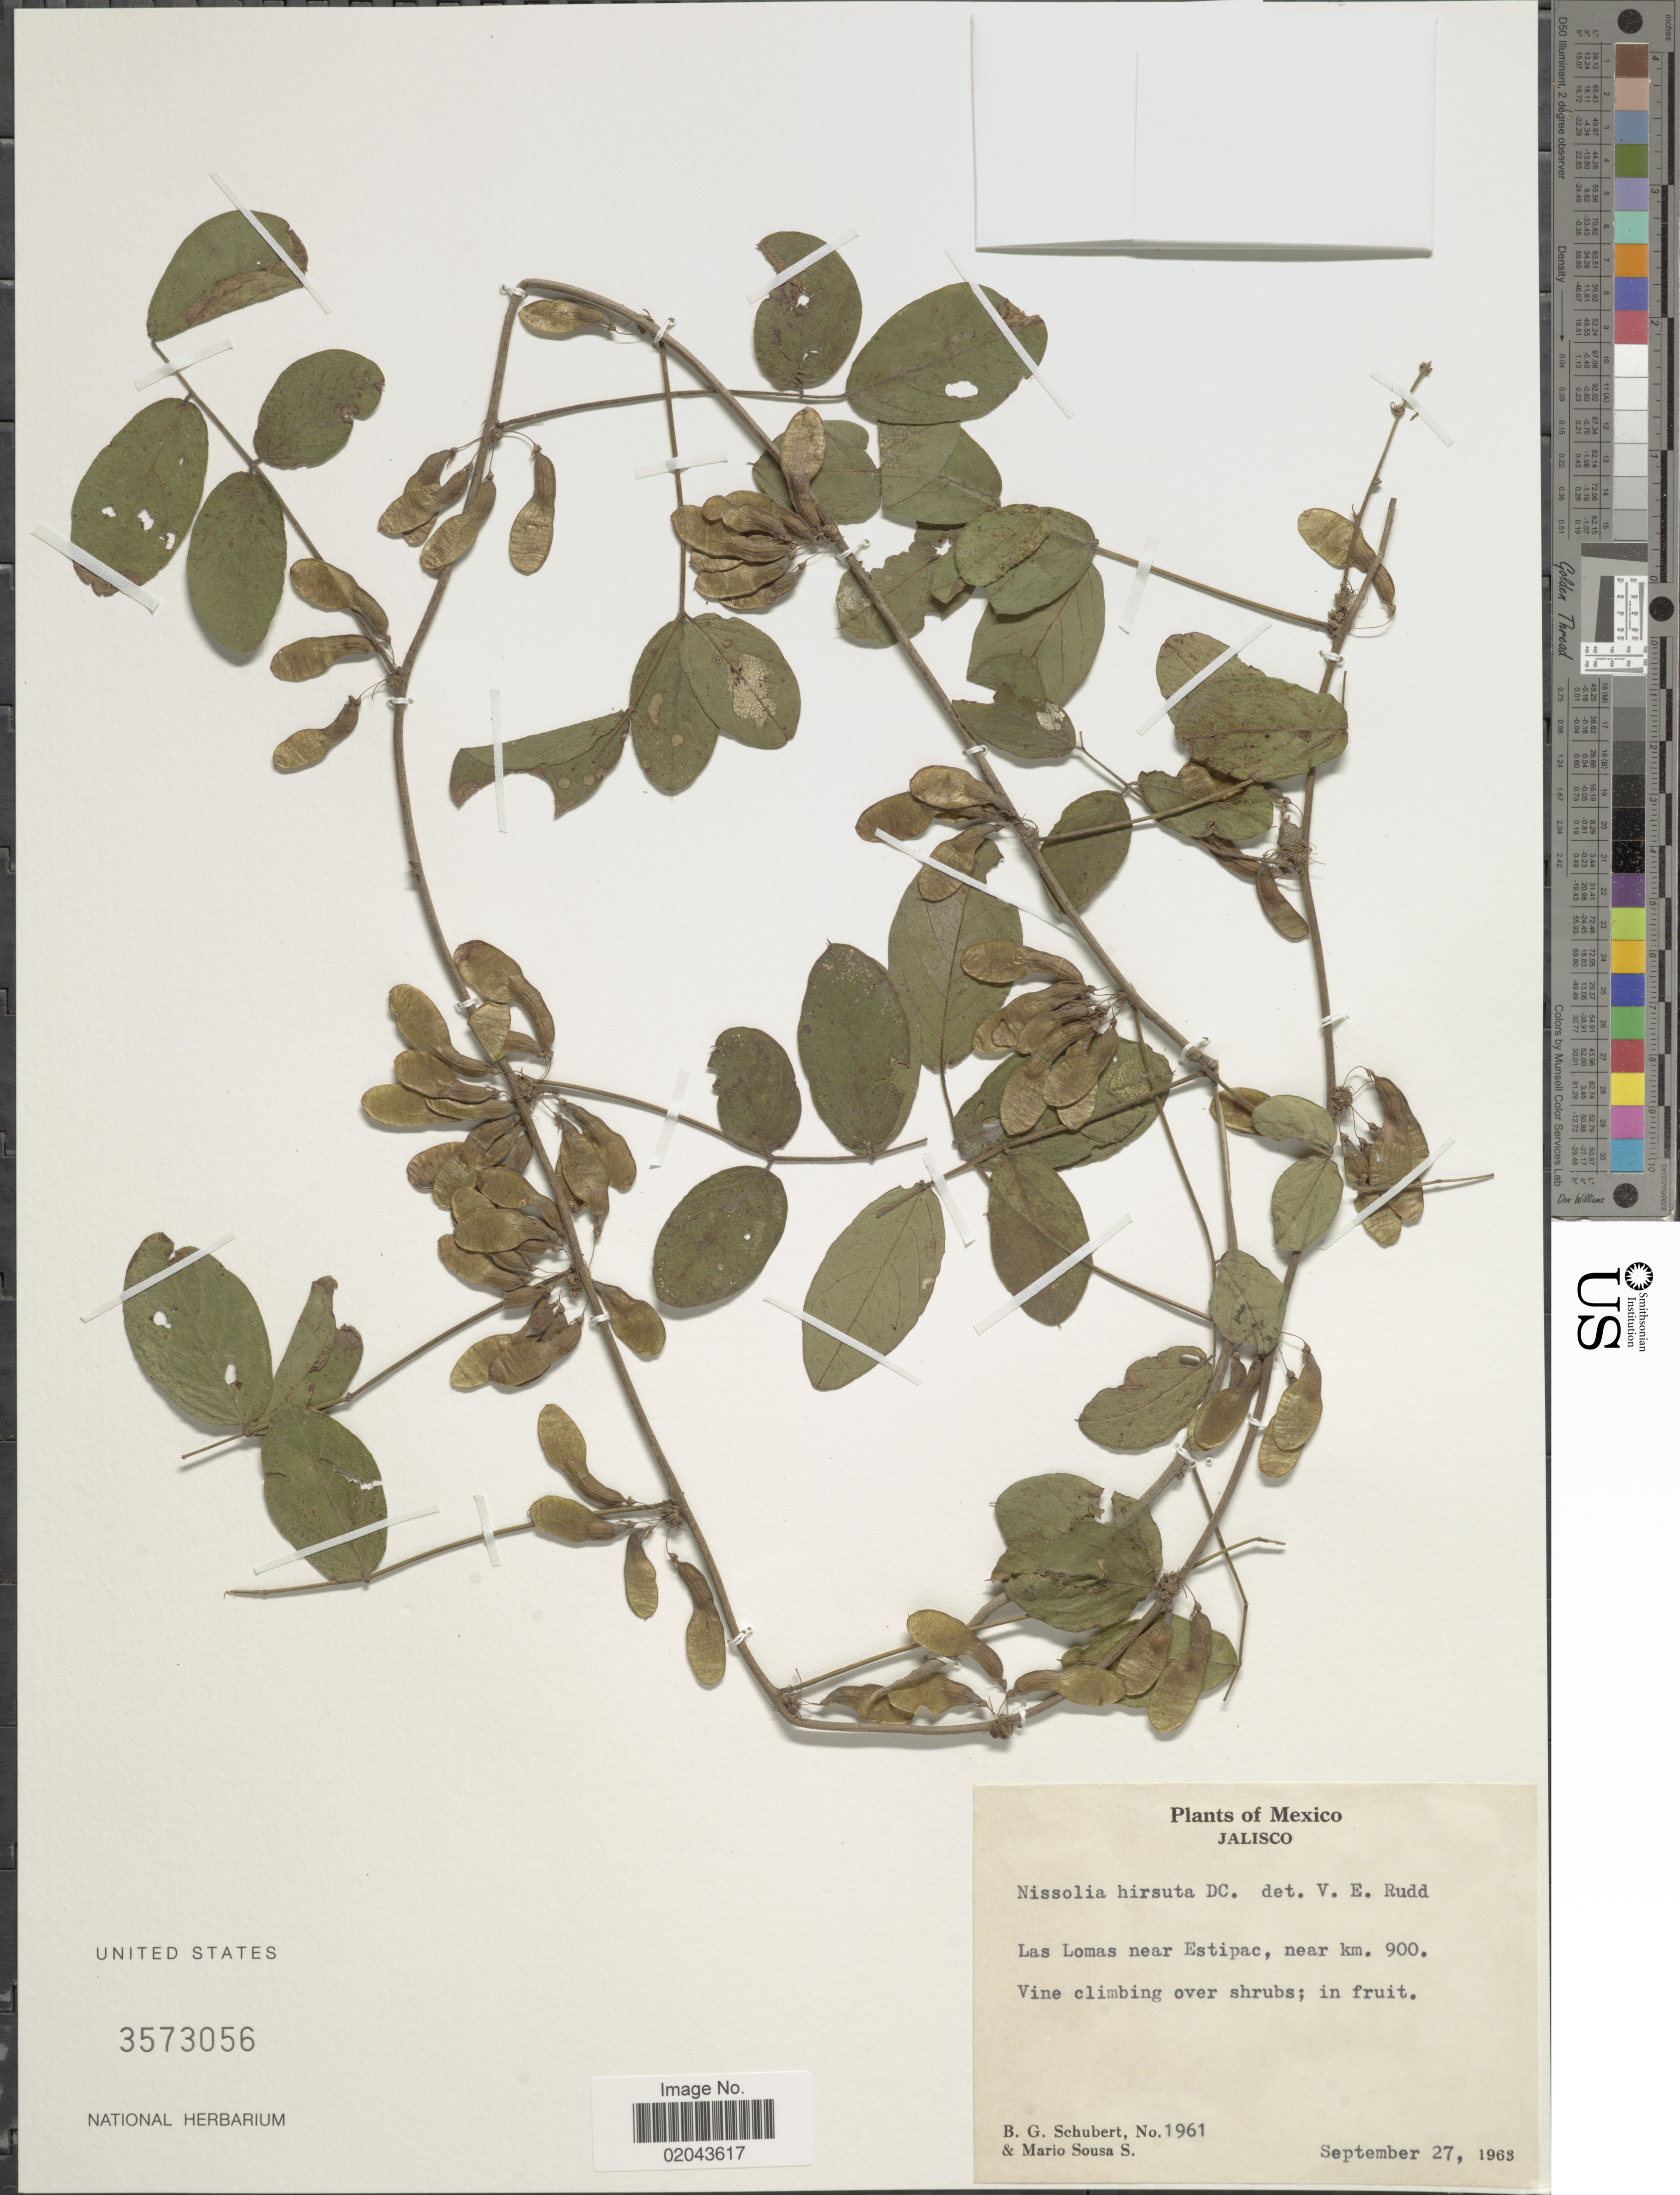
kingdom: Plantae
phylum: Tracheophyta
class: Magnoliopsida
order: Fabales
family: Fabaceae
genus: Nissolia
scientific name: Nissolia hirsuta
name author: DC.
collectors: B. Schubert & M. Sousa S.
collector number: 1961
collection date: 1963-09-27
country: Mexico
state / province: Jalisco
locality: Las Lomas near Estipac, near km. 900.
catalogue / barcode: US 3573056